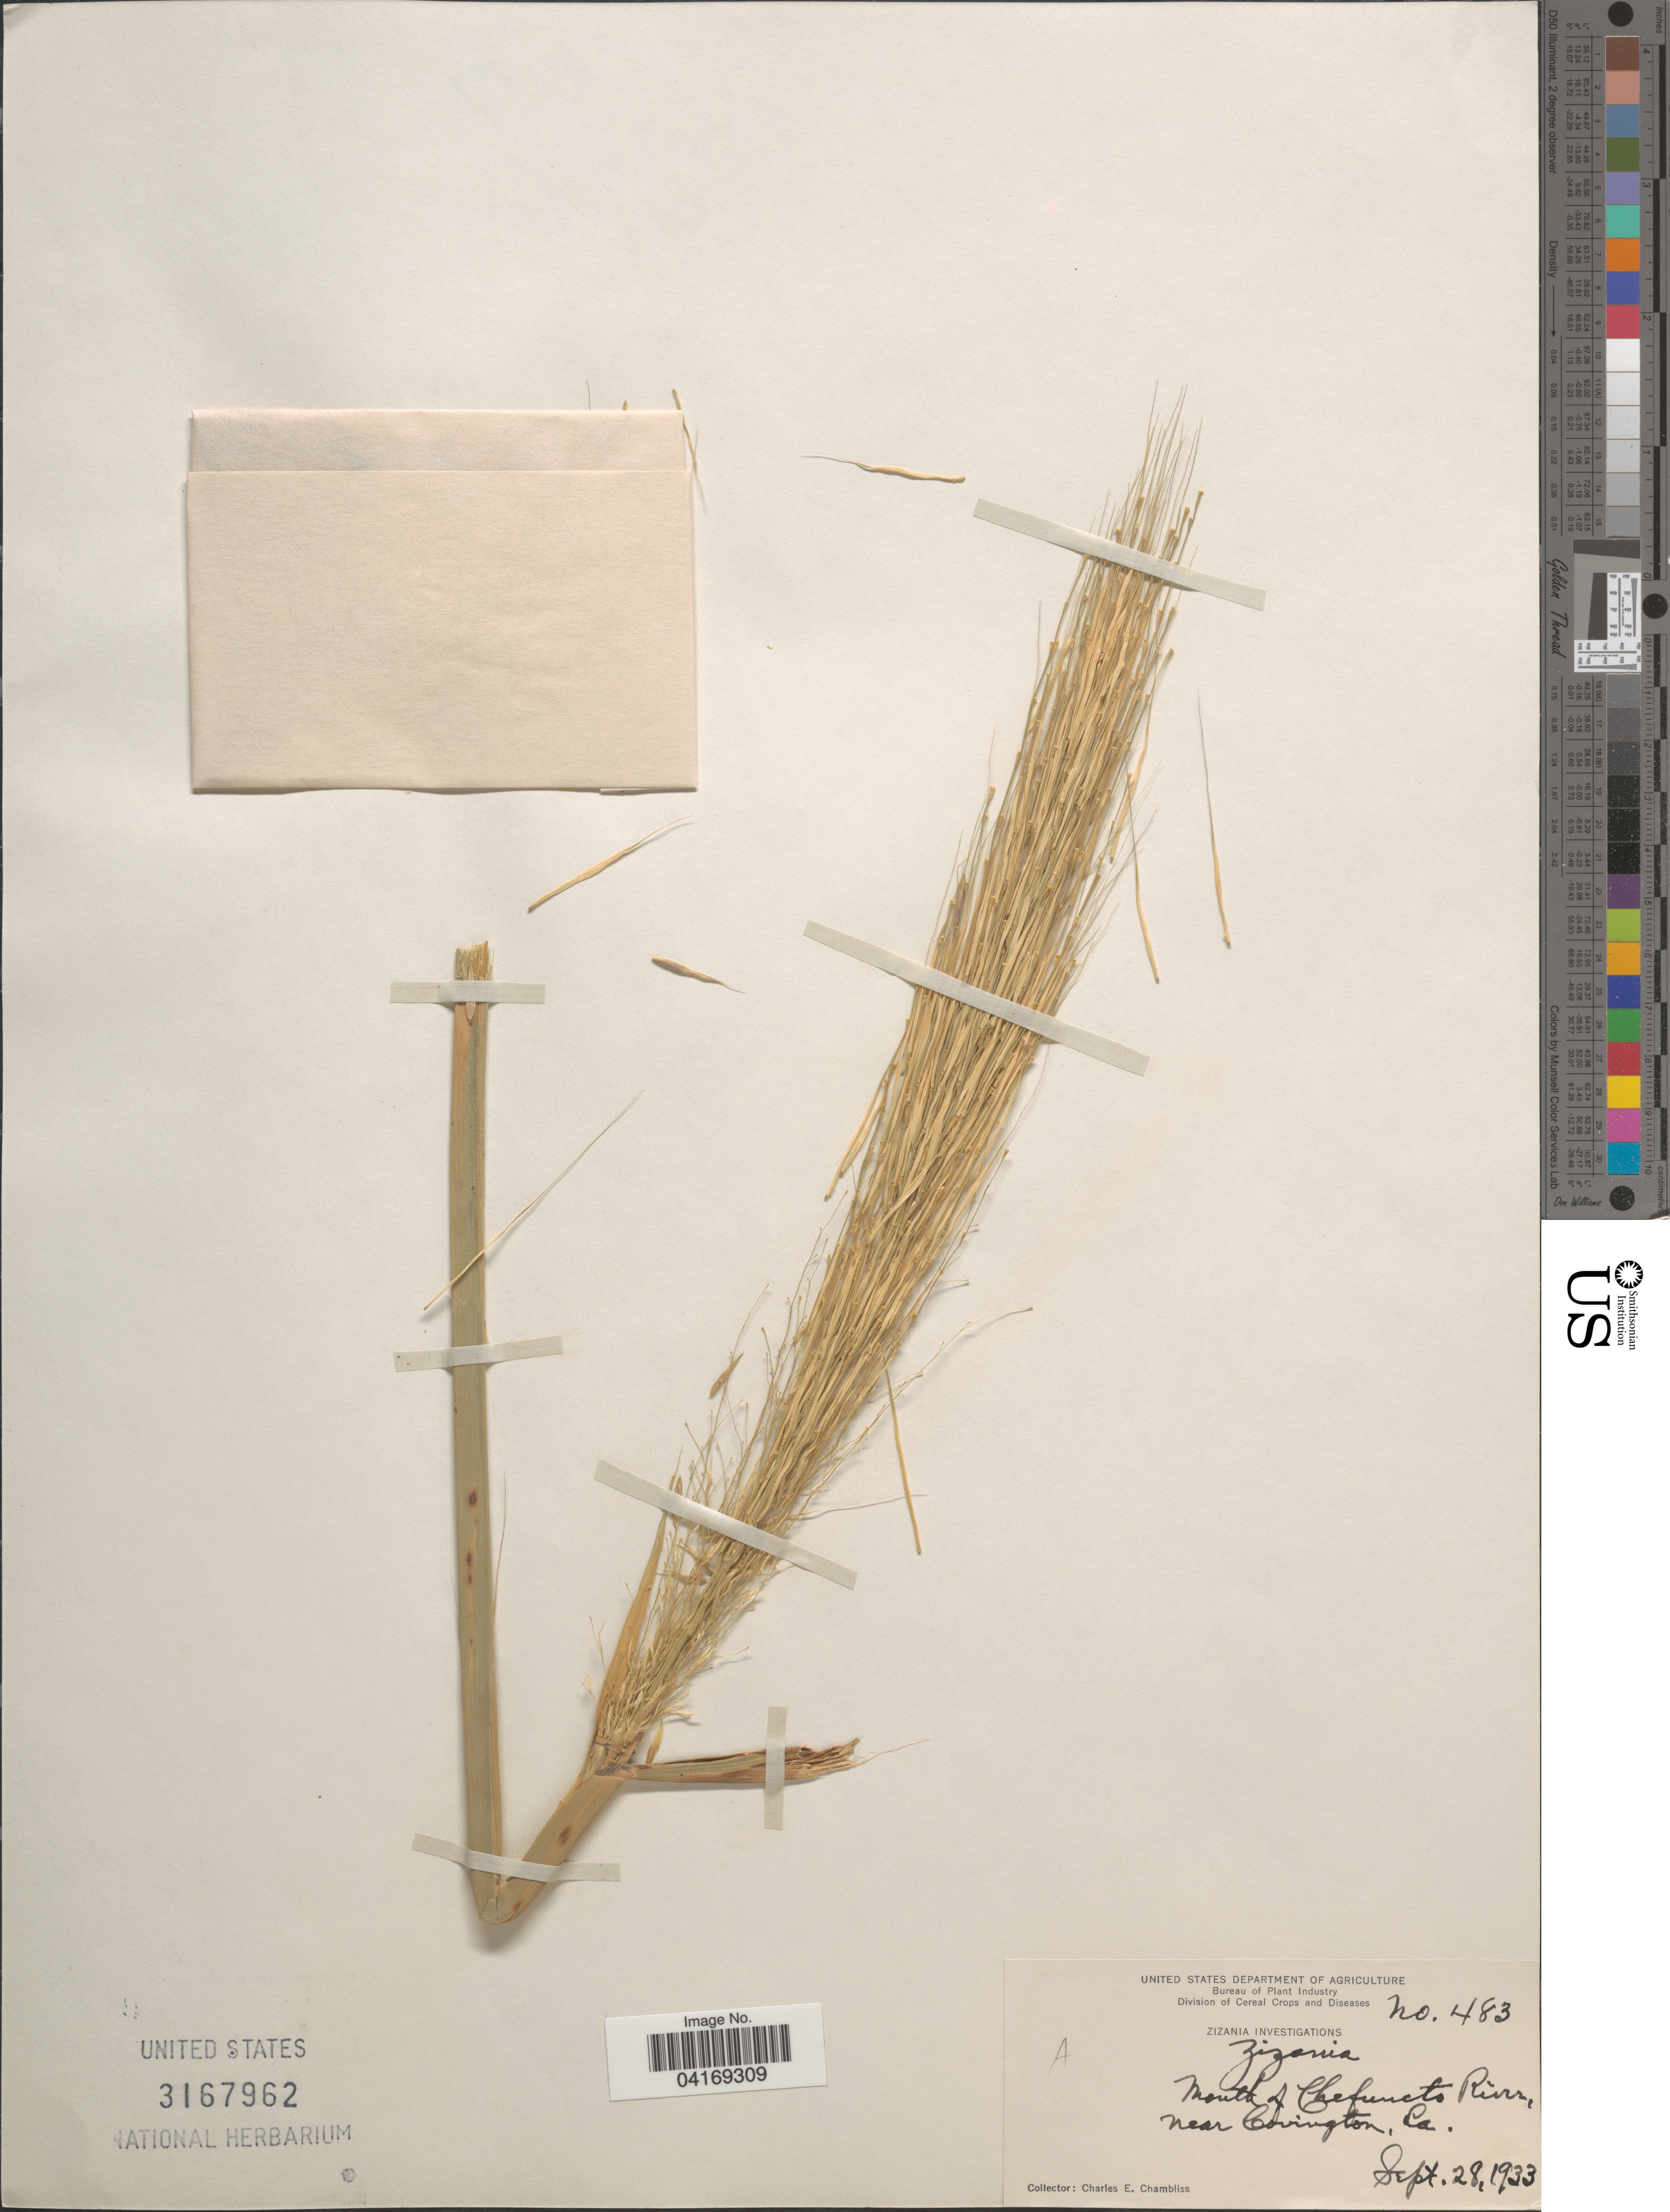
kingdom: Plantae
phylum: Tracheophyta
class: Liliopsida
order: Poales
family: Poaceae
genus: Zizania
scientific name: Zizania sp.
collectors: C. Chambliss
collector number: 483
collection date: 1933-09-28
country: United States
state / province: Louisiana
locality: Mouth of Chefuncto River near Covington.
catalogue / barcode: US 3167962